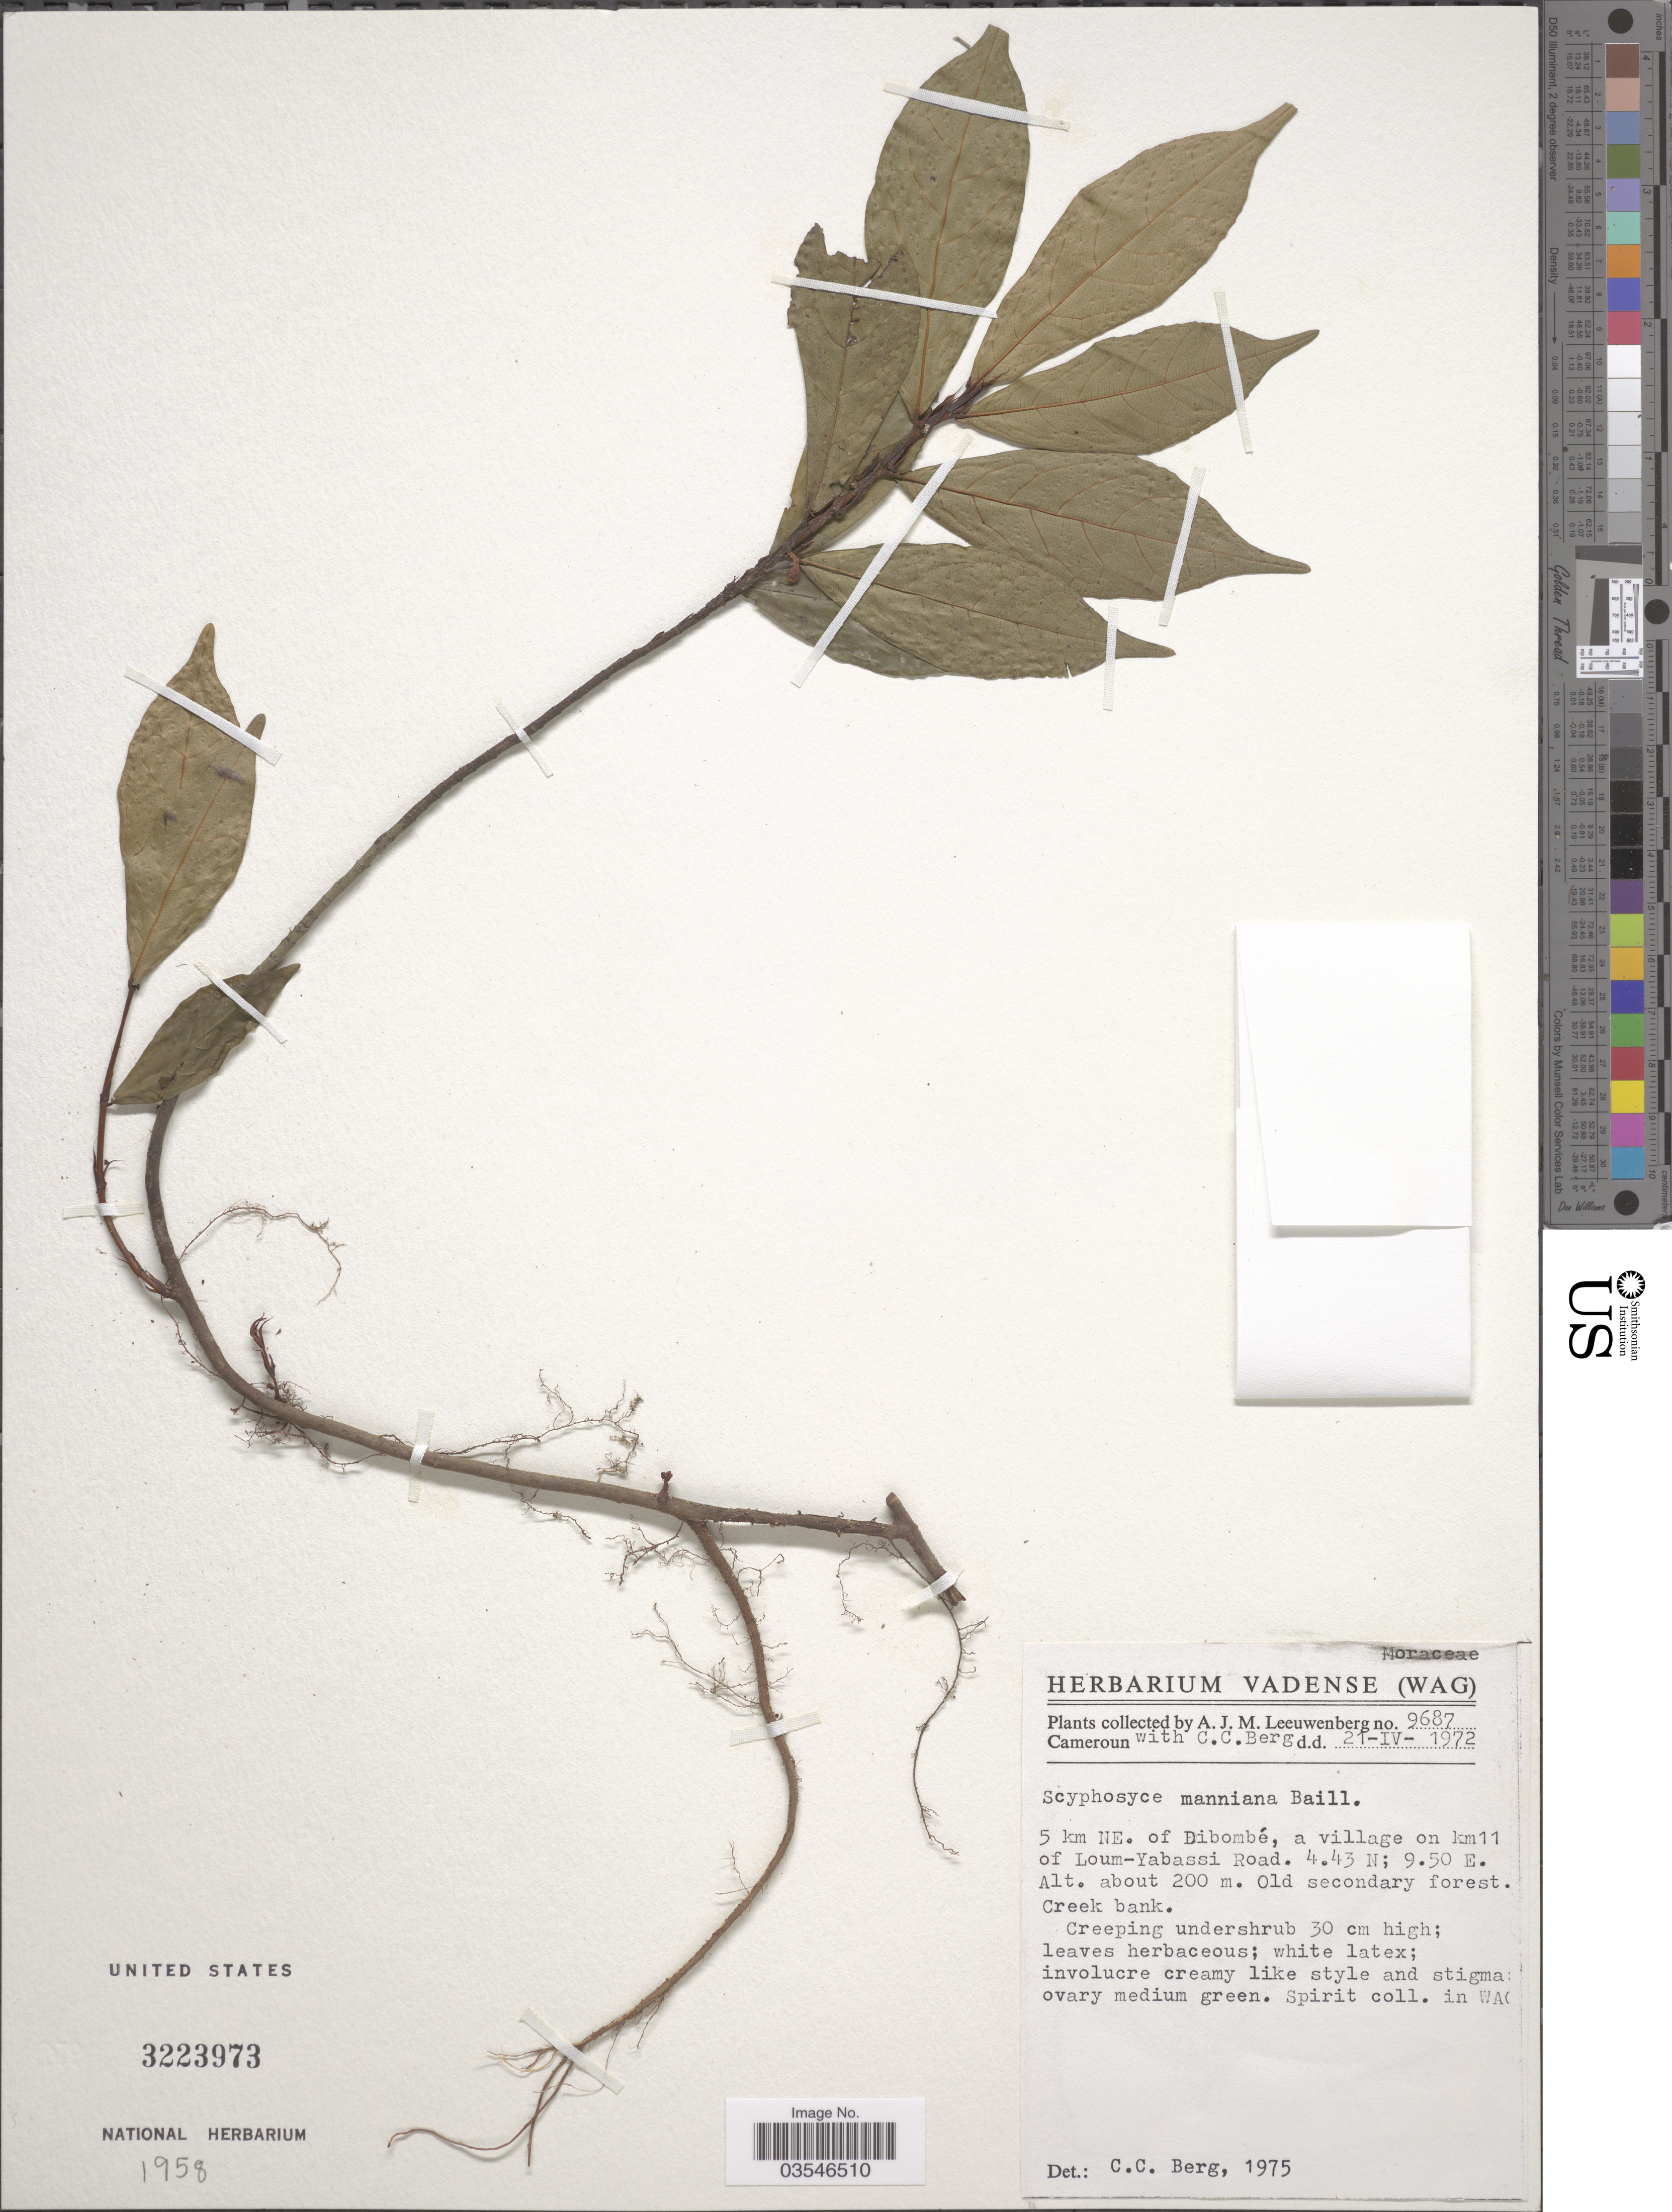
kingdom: Plantae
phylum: Tracheophyta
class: Magnoliopsida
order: Rosales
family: Moraceae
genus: Scyphosyce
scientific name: Scyphosyce manniana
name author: Baill.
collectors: A. J. M. Leeuwenberg & C. C. Berg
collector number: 9687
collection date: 1972-04-21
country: Cameroon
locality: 5 km NE. Dibombé, a village on km11 of Loum-Yabassi Road. Creek bank.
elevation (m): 200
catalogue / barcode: US 3223973